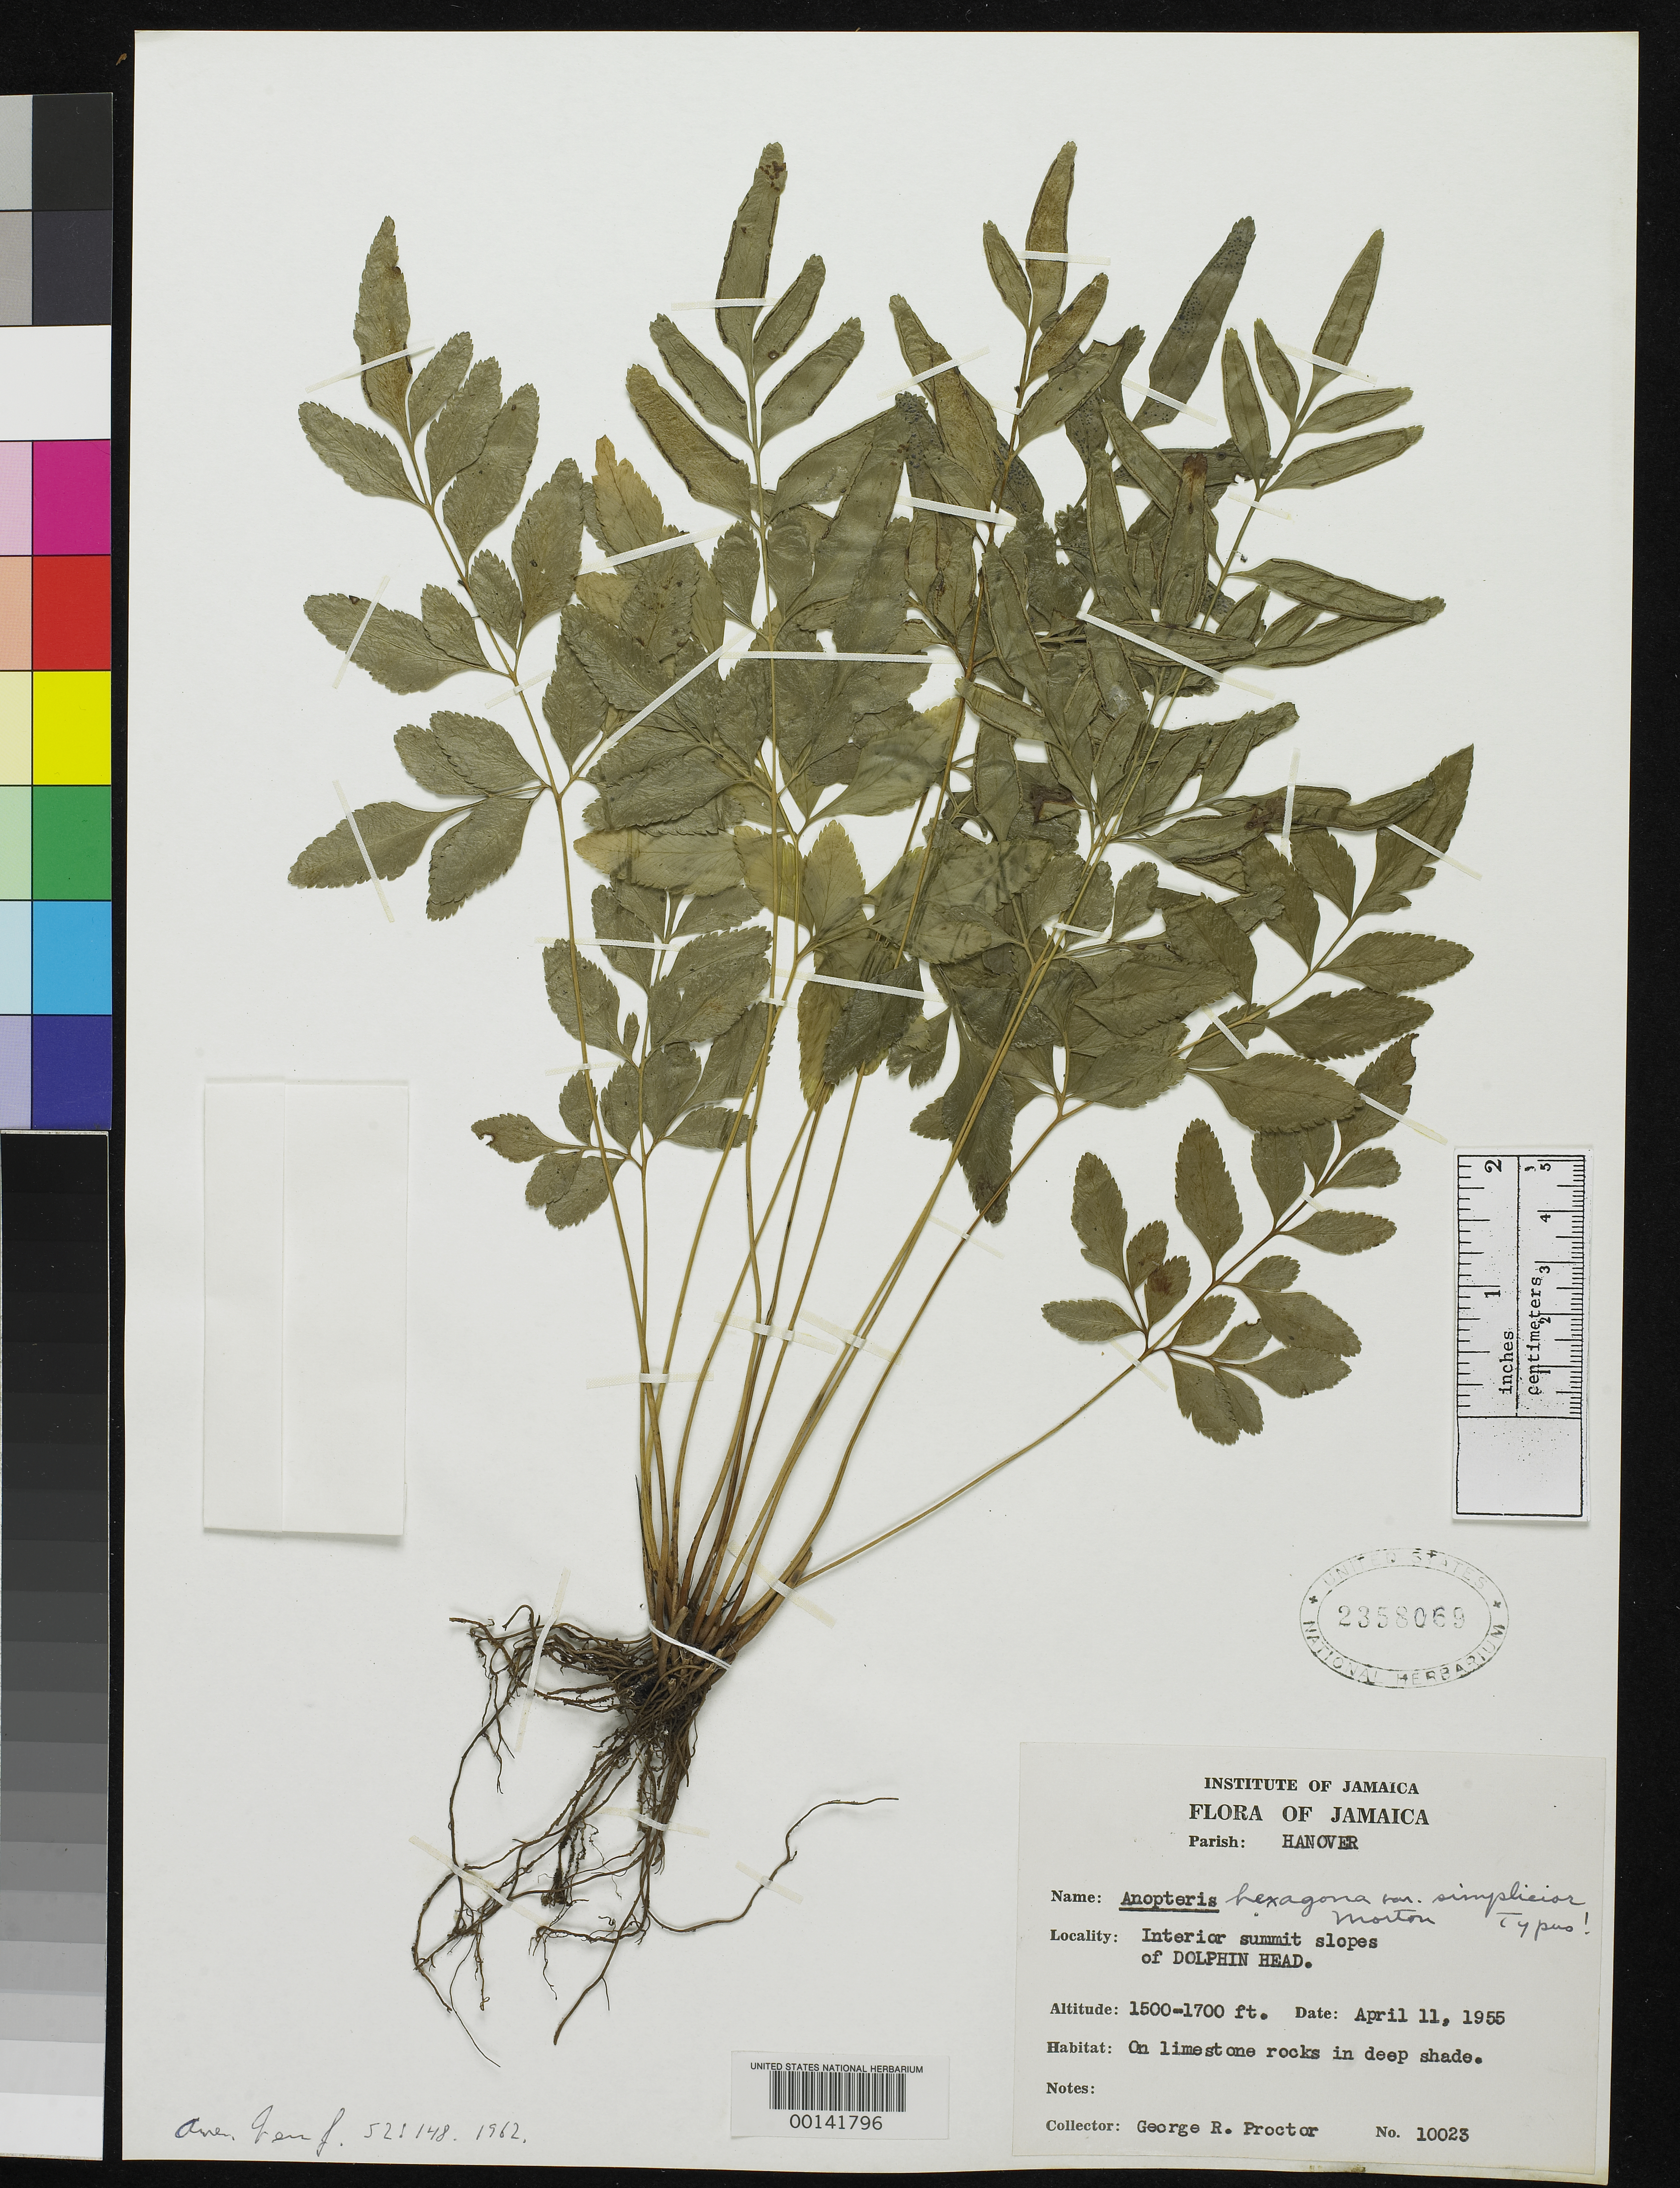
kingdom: Plantae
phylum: Tracheophyta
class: Polypodiopsida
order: Polypodiales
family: Pteridaceae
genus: Anopteris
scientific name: Anopteris hexagona var. simplicior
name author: C.V. Morton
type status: Holotype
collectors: G. R. Proctor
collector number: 10023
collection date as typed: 11 Apr 1955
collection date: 1955-04-11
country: Jamaica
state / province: Hanover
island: Greater Antilles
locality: Slopes of Dolphin Head.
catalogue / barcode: US 2358069